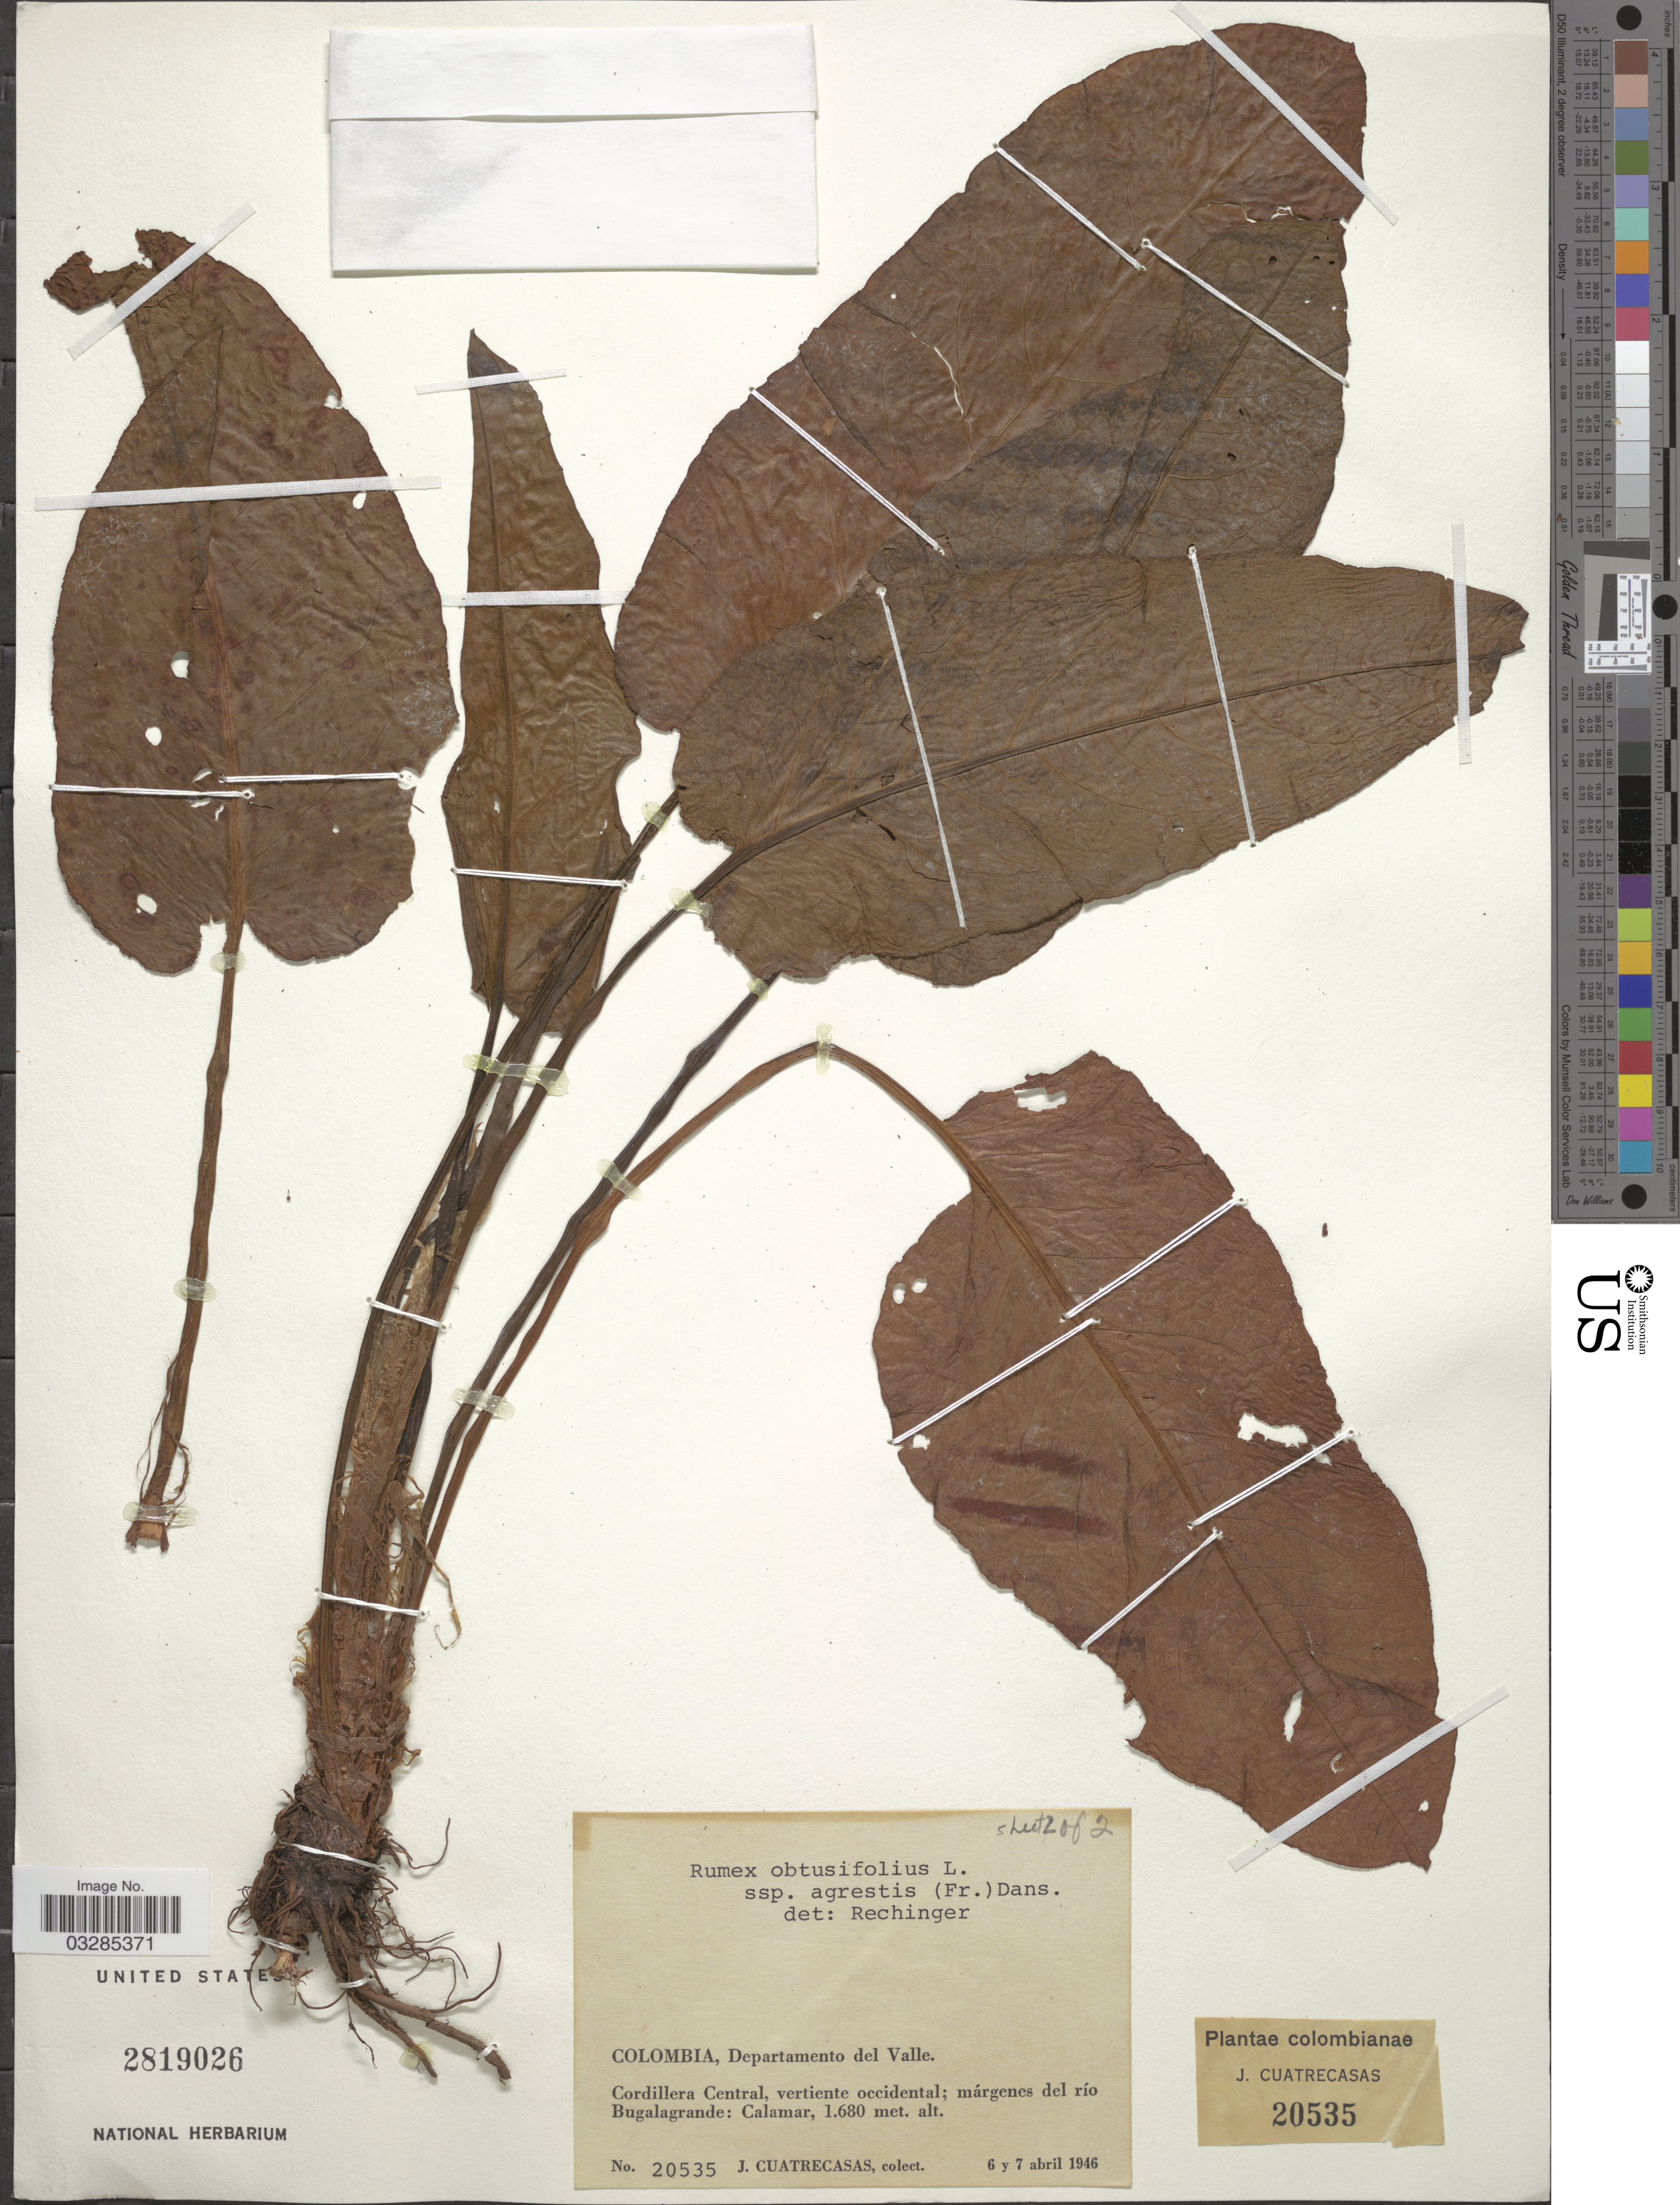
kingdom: Plantae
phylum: Tracheophyta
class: Magnoliopsida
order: Caryophyllales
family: Polygonaceae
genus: Rumex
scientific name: Rumex obtusifolius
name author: L.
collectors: J. Cuatrecasas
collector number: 20535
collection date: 1946-04-06/1946-04-07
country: Colombia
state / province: Valle del Cauca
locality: Departamento del Valle. Cordillera Central, vertiente occidental; márgenes del río Bugalagrande: Calamar.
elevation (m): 1680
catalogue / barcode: US 2819026